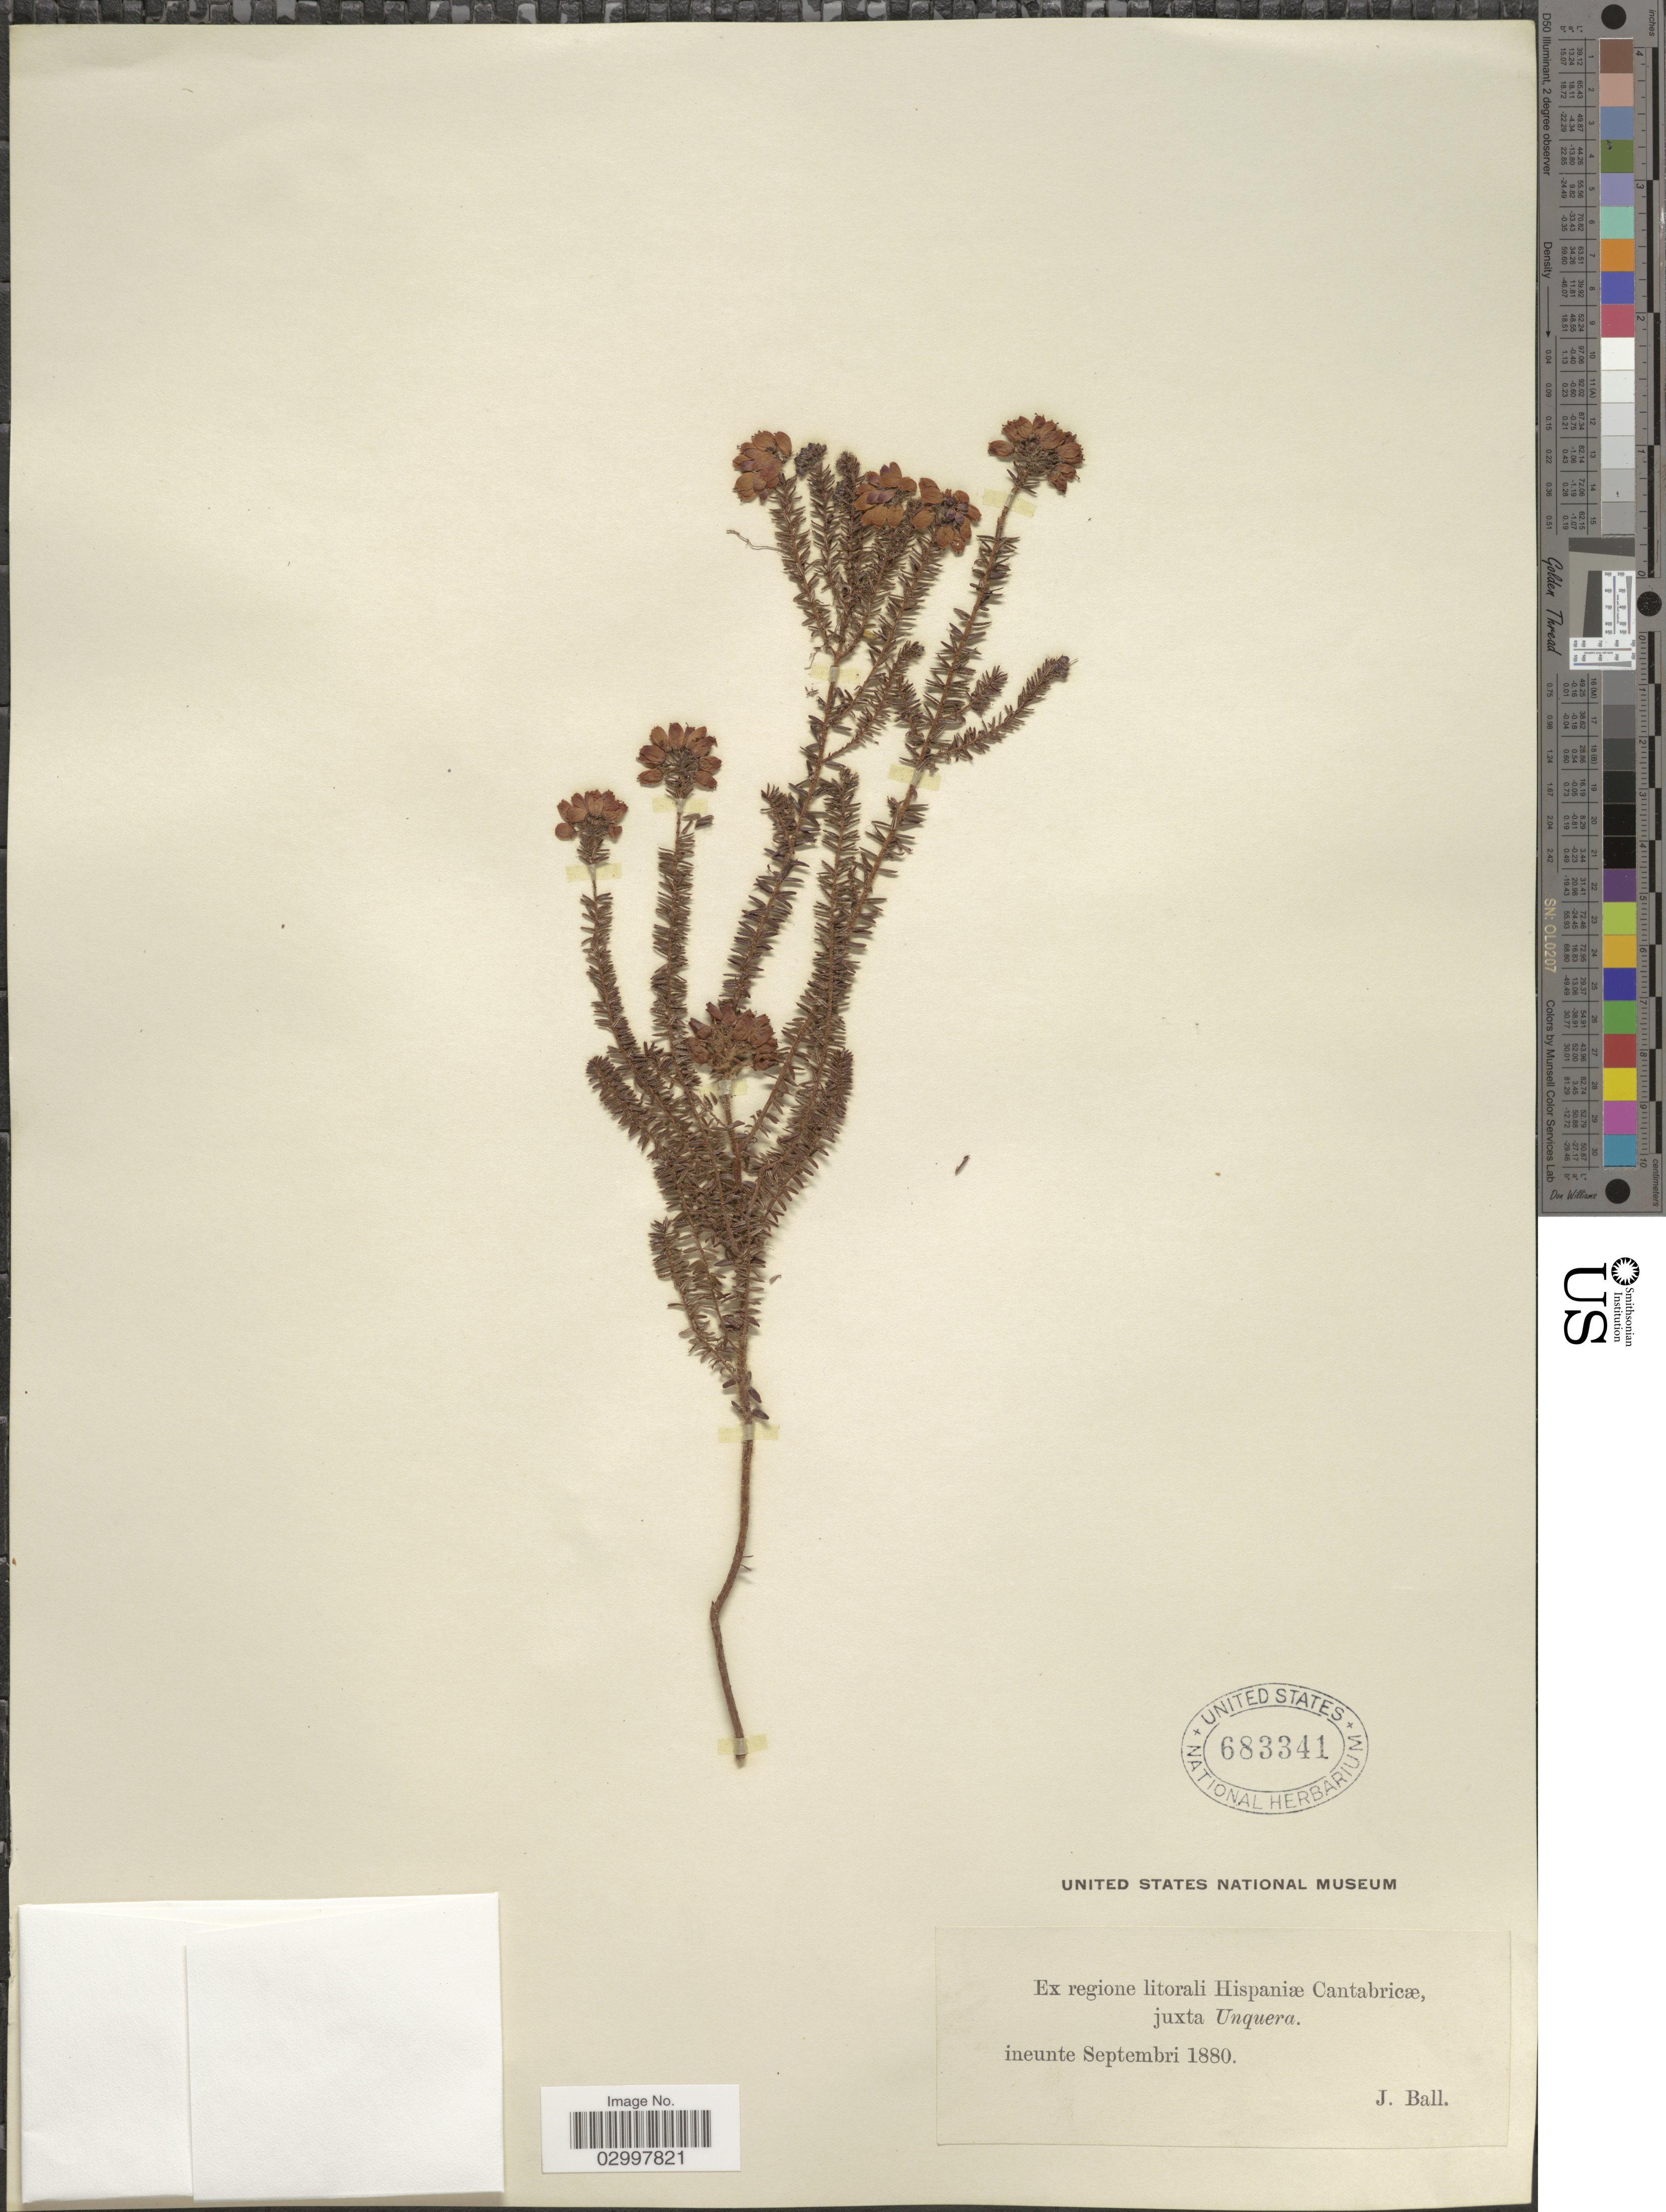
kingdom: Plantae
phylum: Tracheophyta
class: Magnoliopsida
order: Ericales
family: Ericaceae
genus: Erica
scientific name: Erica sp.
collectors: J. Ball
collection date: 1880-09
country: Spain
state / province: Cantabria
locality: Ex regione litorali Hispaniæ Cantabricæ, juxta Unquera.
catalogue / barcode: US 683341